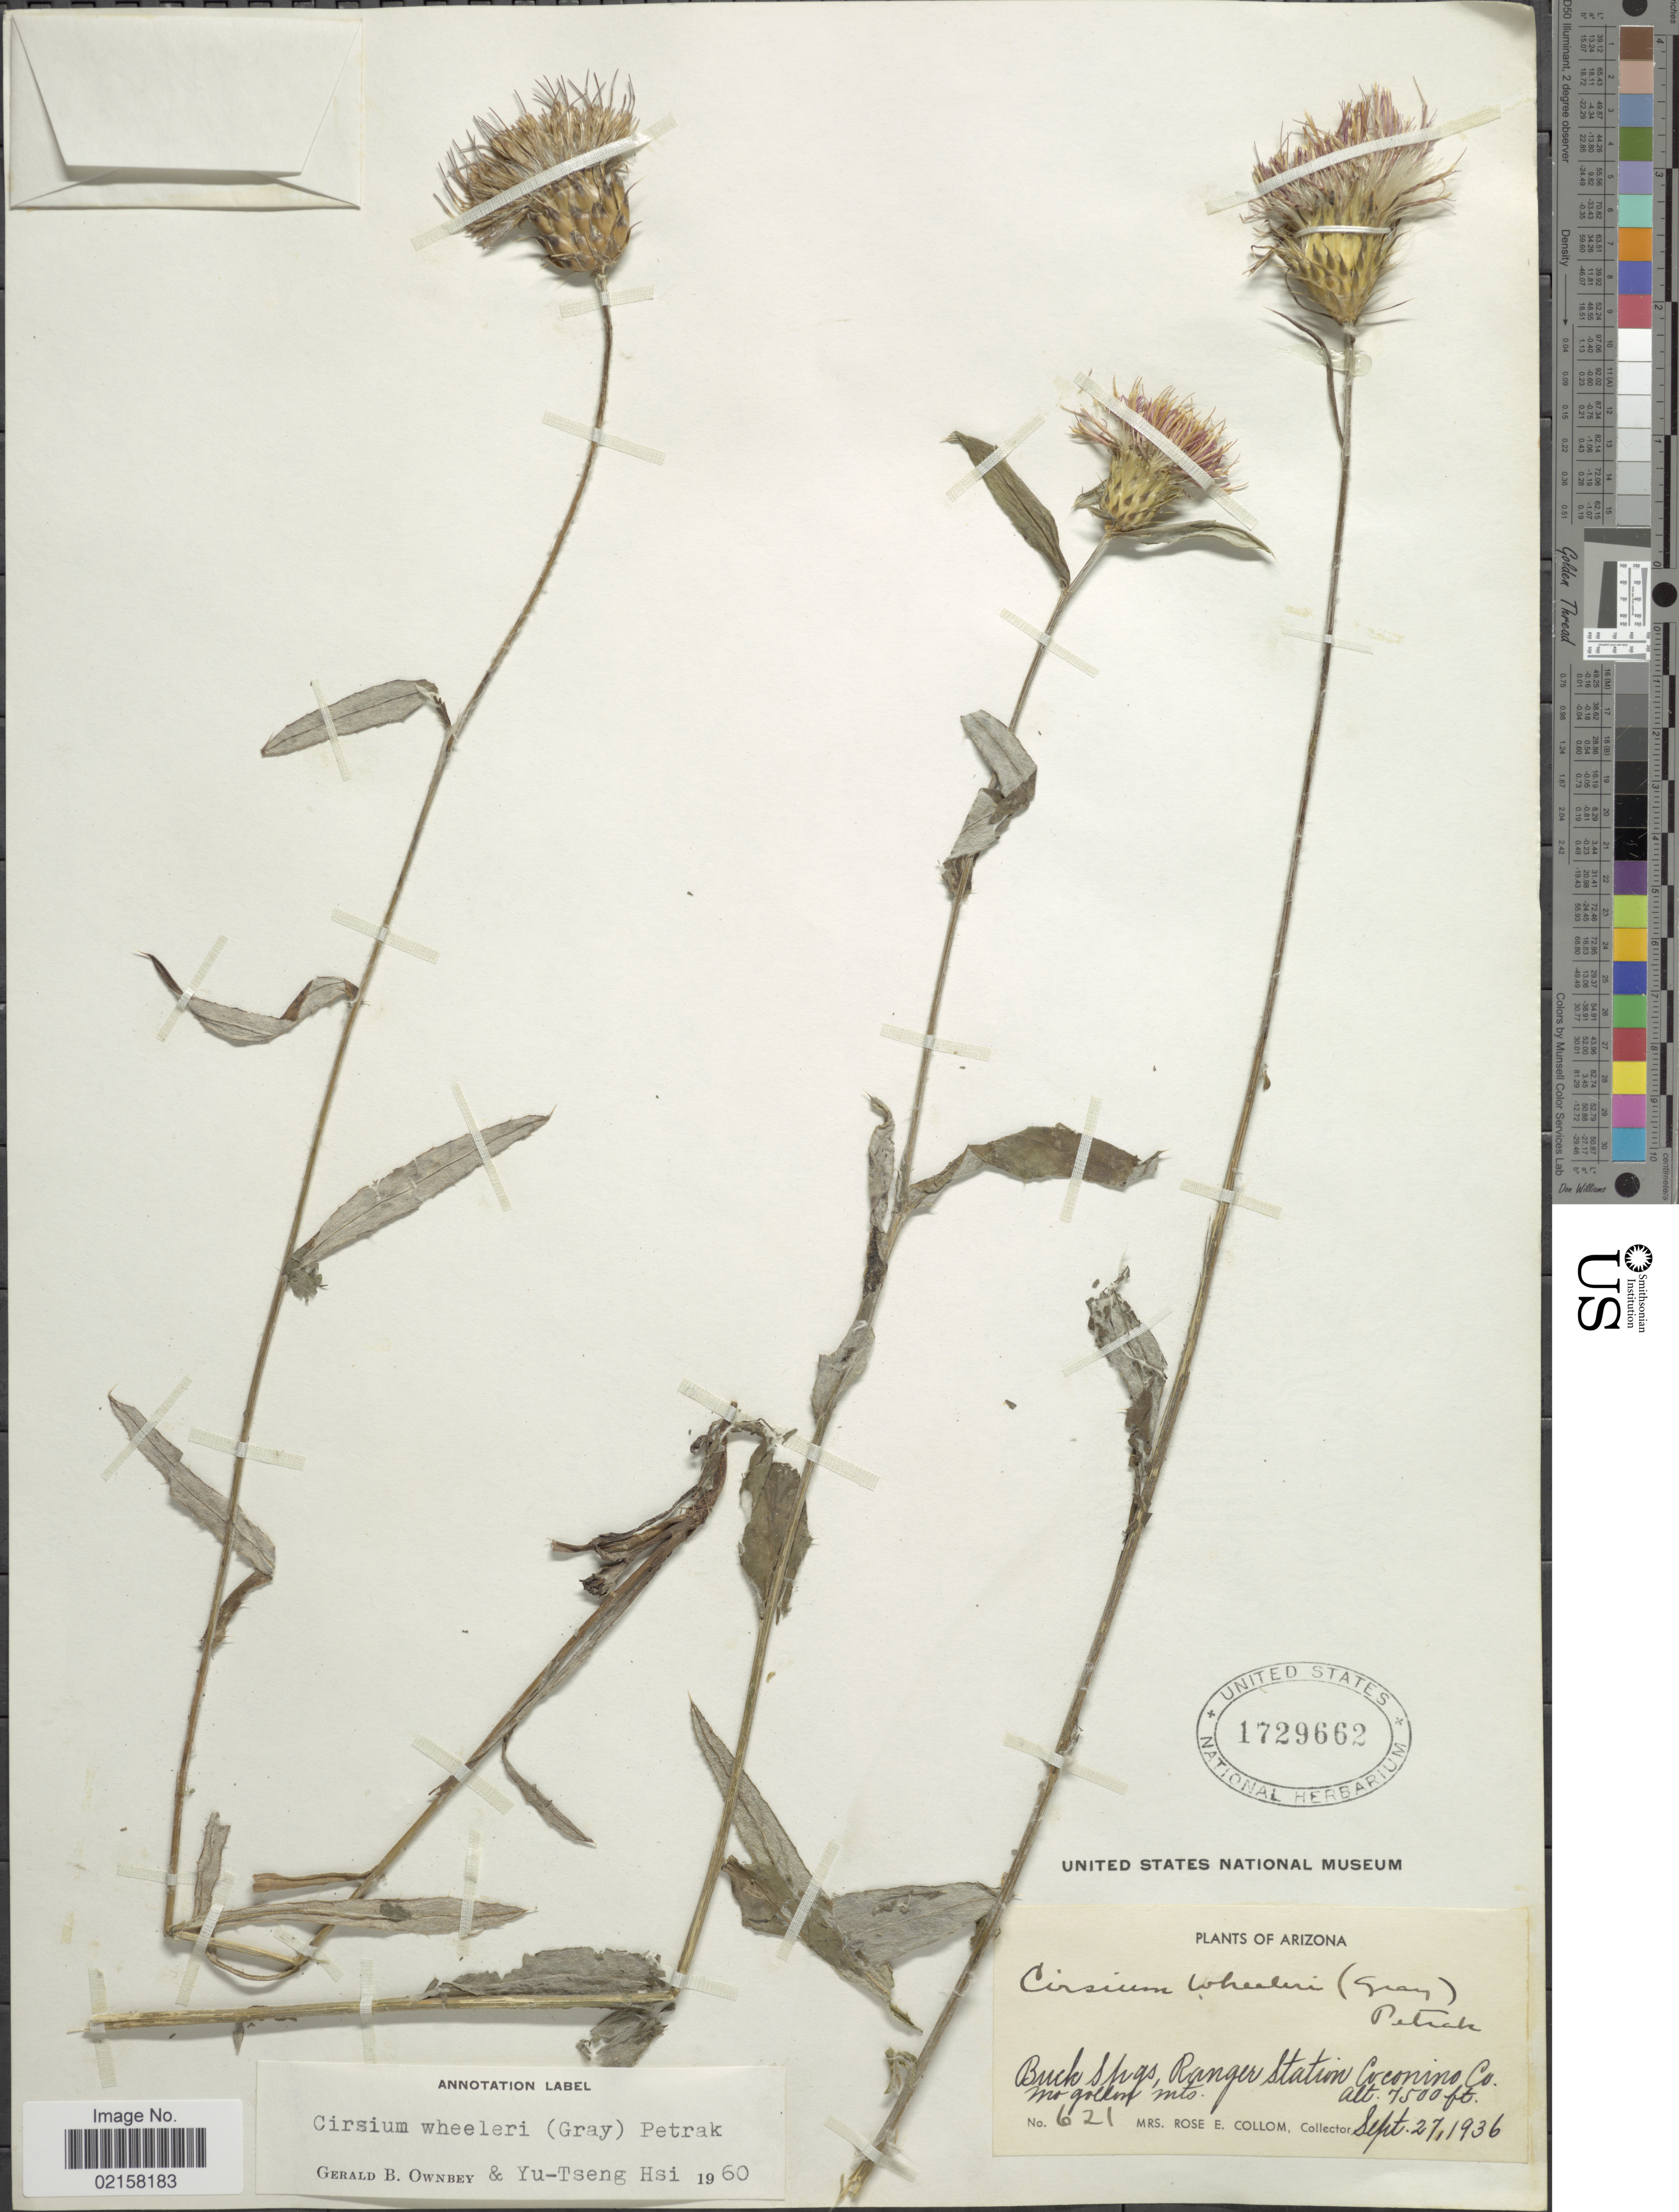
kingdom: Plantae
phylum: Tracheophyta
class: Magnoliopsida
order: Asterales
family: Asteraceae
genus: Cirsium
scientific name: Cirsium wheeleri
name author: (A. Gray) Petr.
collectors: R. E. Collom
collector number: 621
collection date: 1936-09-27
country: United States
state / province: Arizona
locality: Buck springs, Ranger Station Coconino Co., Mogollon Mts.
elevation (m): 2286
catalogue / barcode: US 1729662